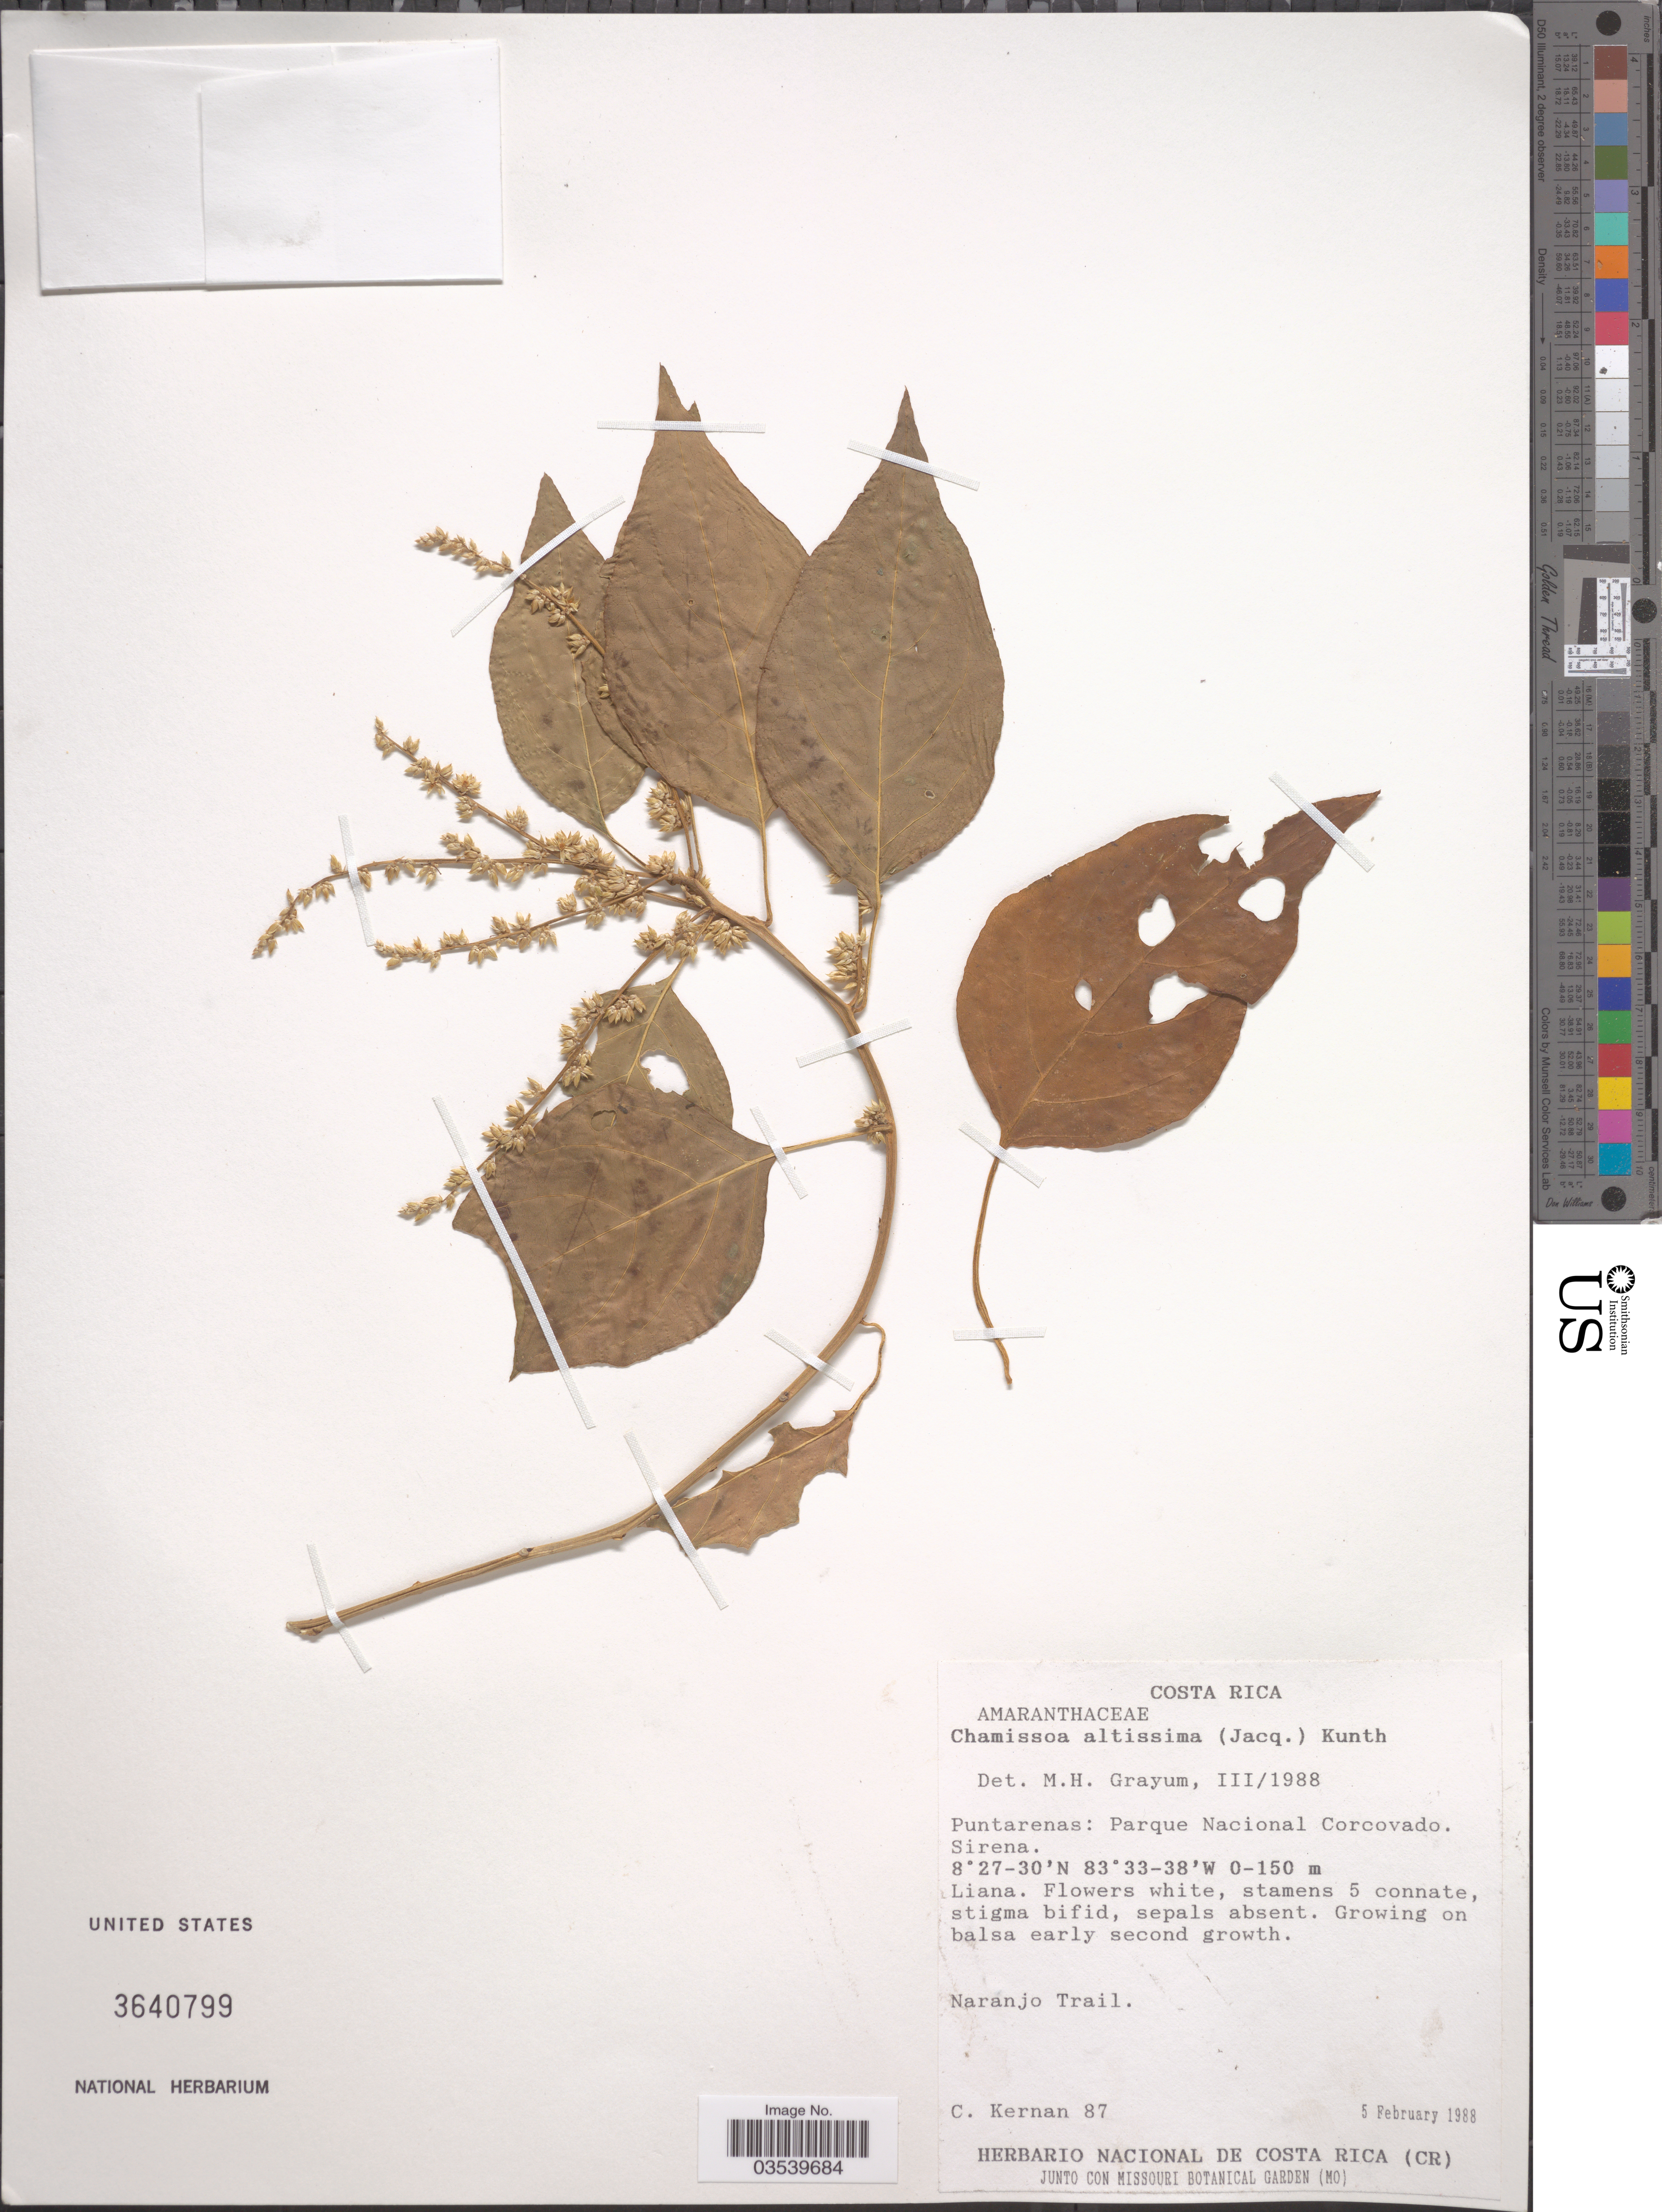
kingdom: Plantae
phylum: Tracheophyta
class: Magnoliopsida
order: Caryophyllales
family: Amaranthaceae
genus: Chamissoa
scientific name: Chamissoa altissima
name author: (Jacq.) Kunth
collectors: C. Kernan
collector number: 87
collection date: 1988-02-05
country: Costa Rica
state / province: Puntarenas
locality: Parque Nacional Corcovado Sirena.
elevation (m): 0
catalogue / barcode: US 3640799